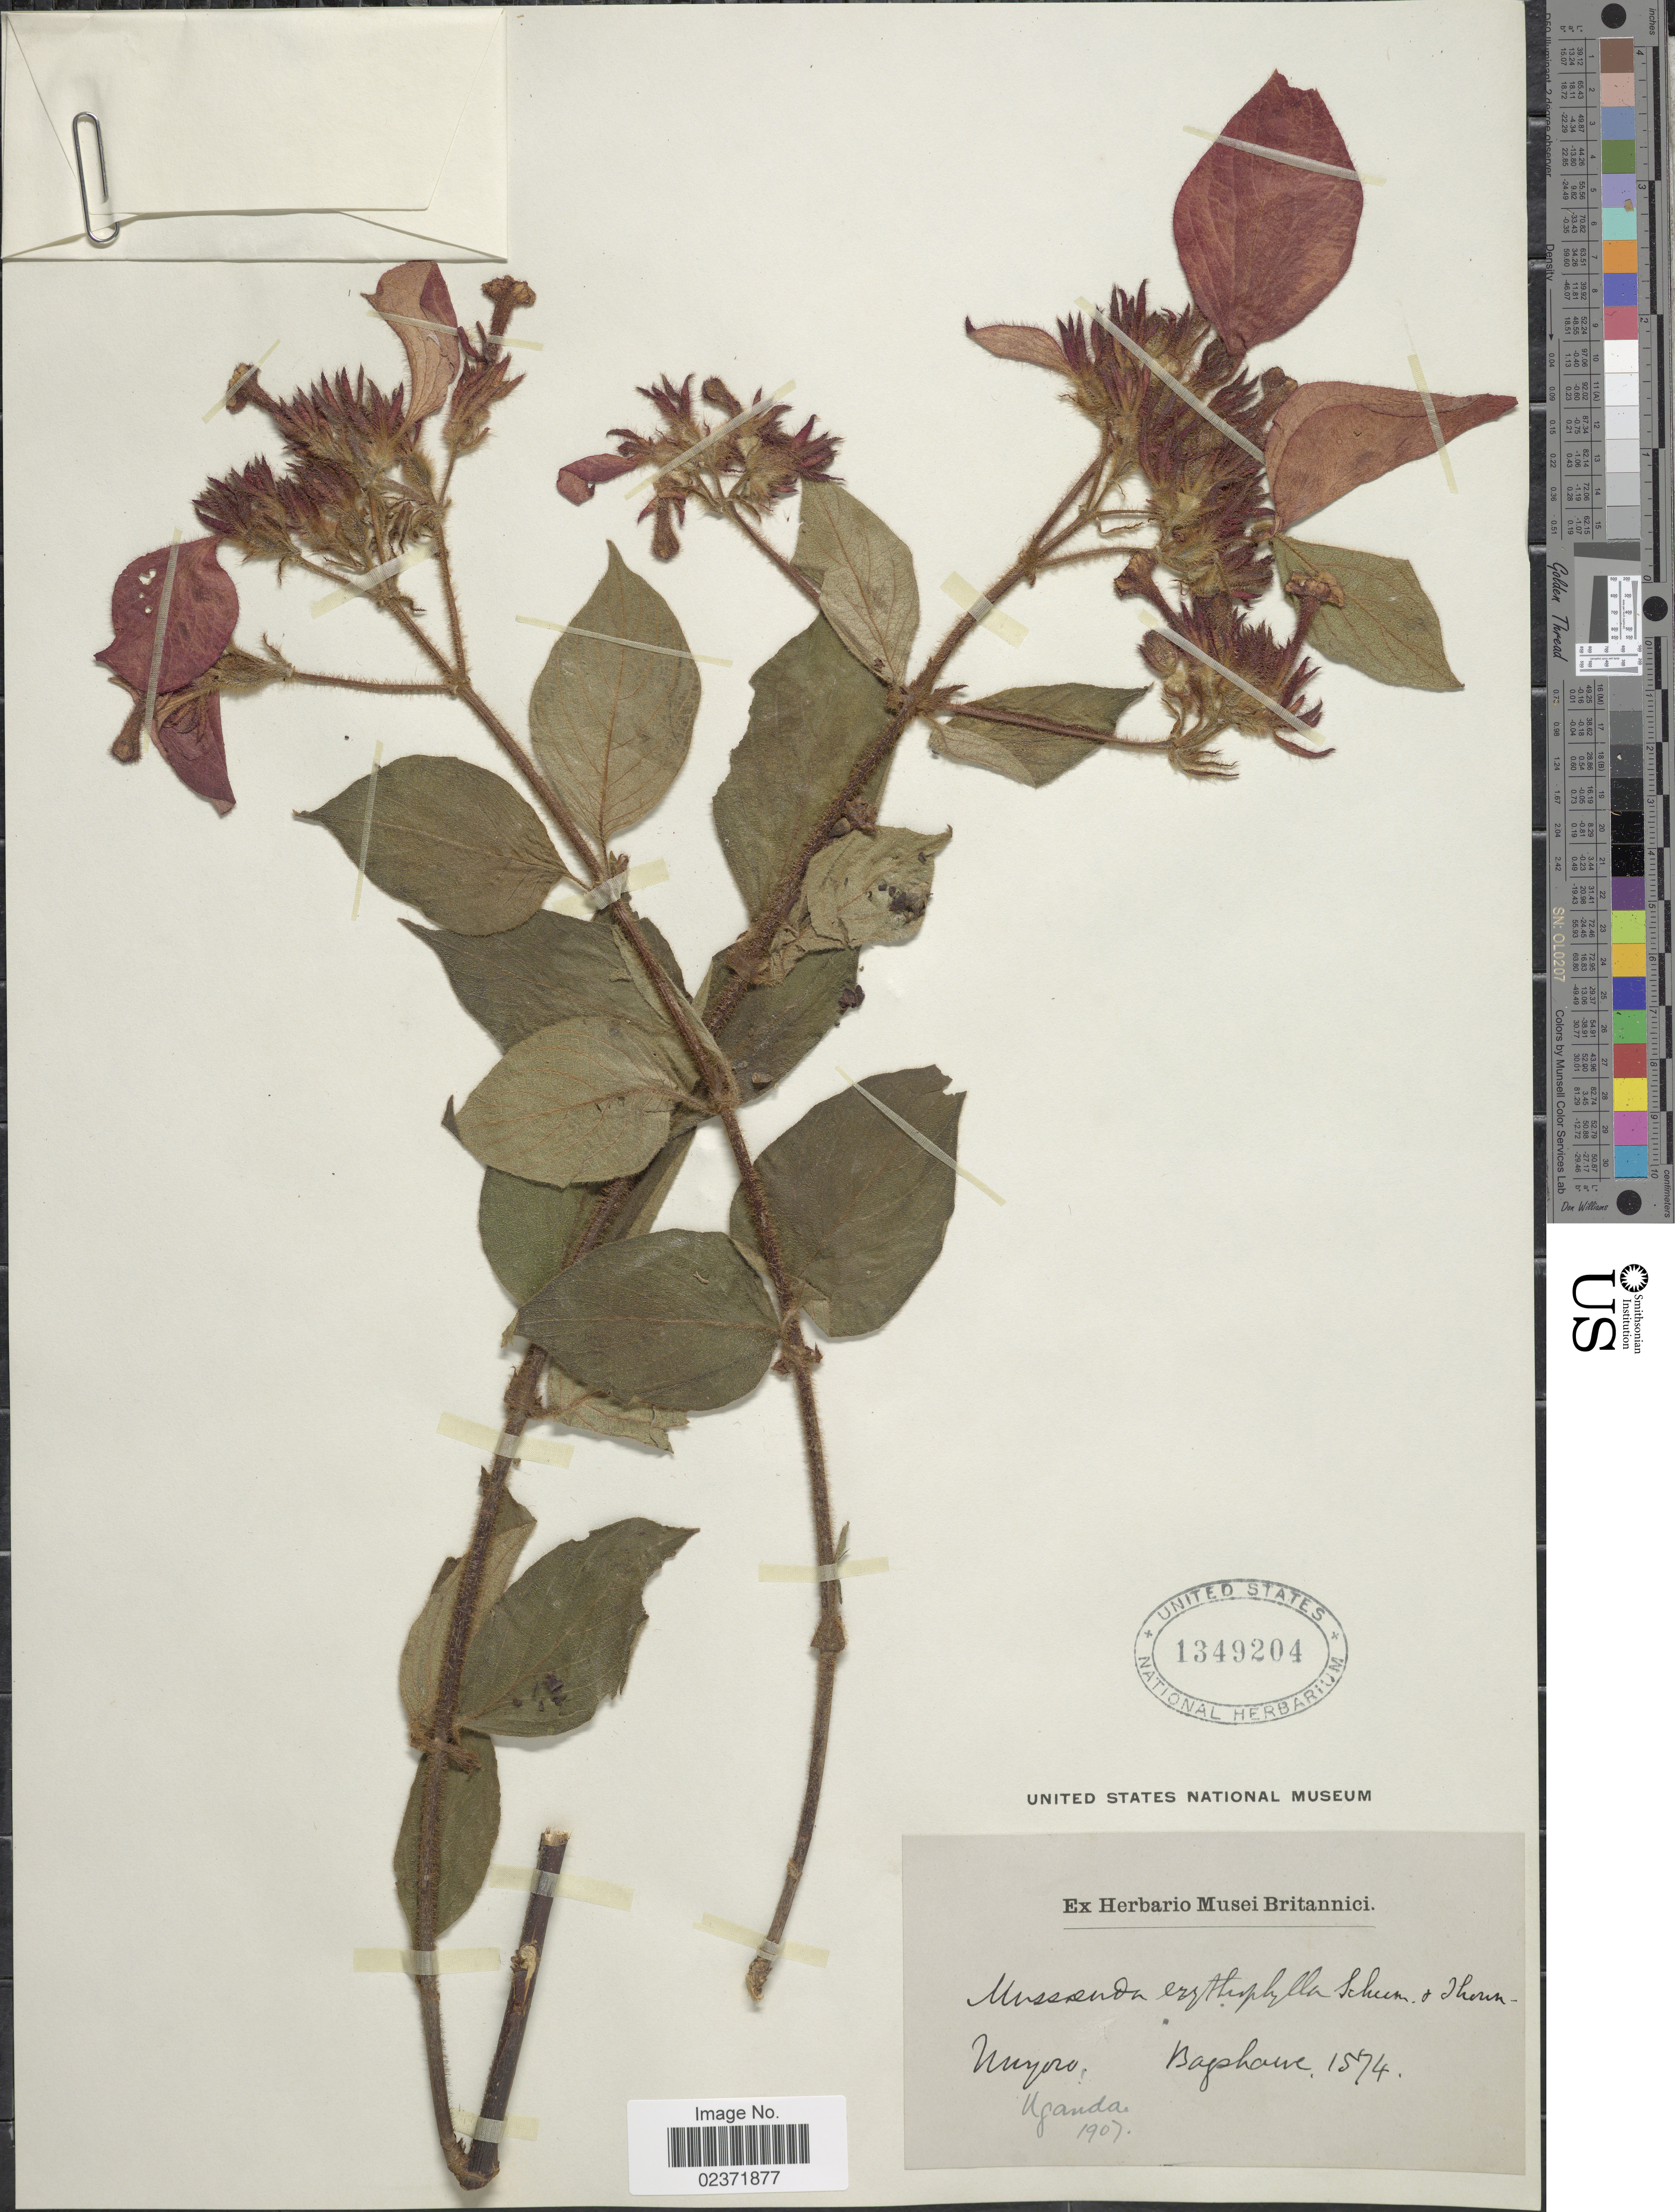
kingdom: Plantae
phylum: Tracheophyta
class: Magnoliopsida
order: Gentianales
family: Rubiaceae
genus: Mussaenda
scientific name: Mussaenda erythrophylla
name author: Schumach. & Thonn.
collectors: Bagshawe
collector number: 1574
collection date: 1907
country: Uganda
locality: Unyoro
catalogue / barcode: US 1349204